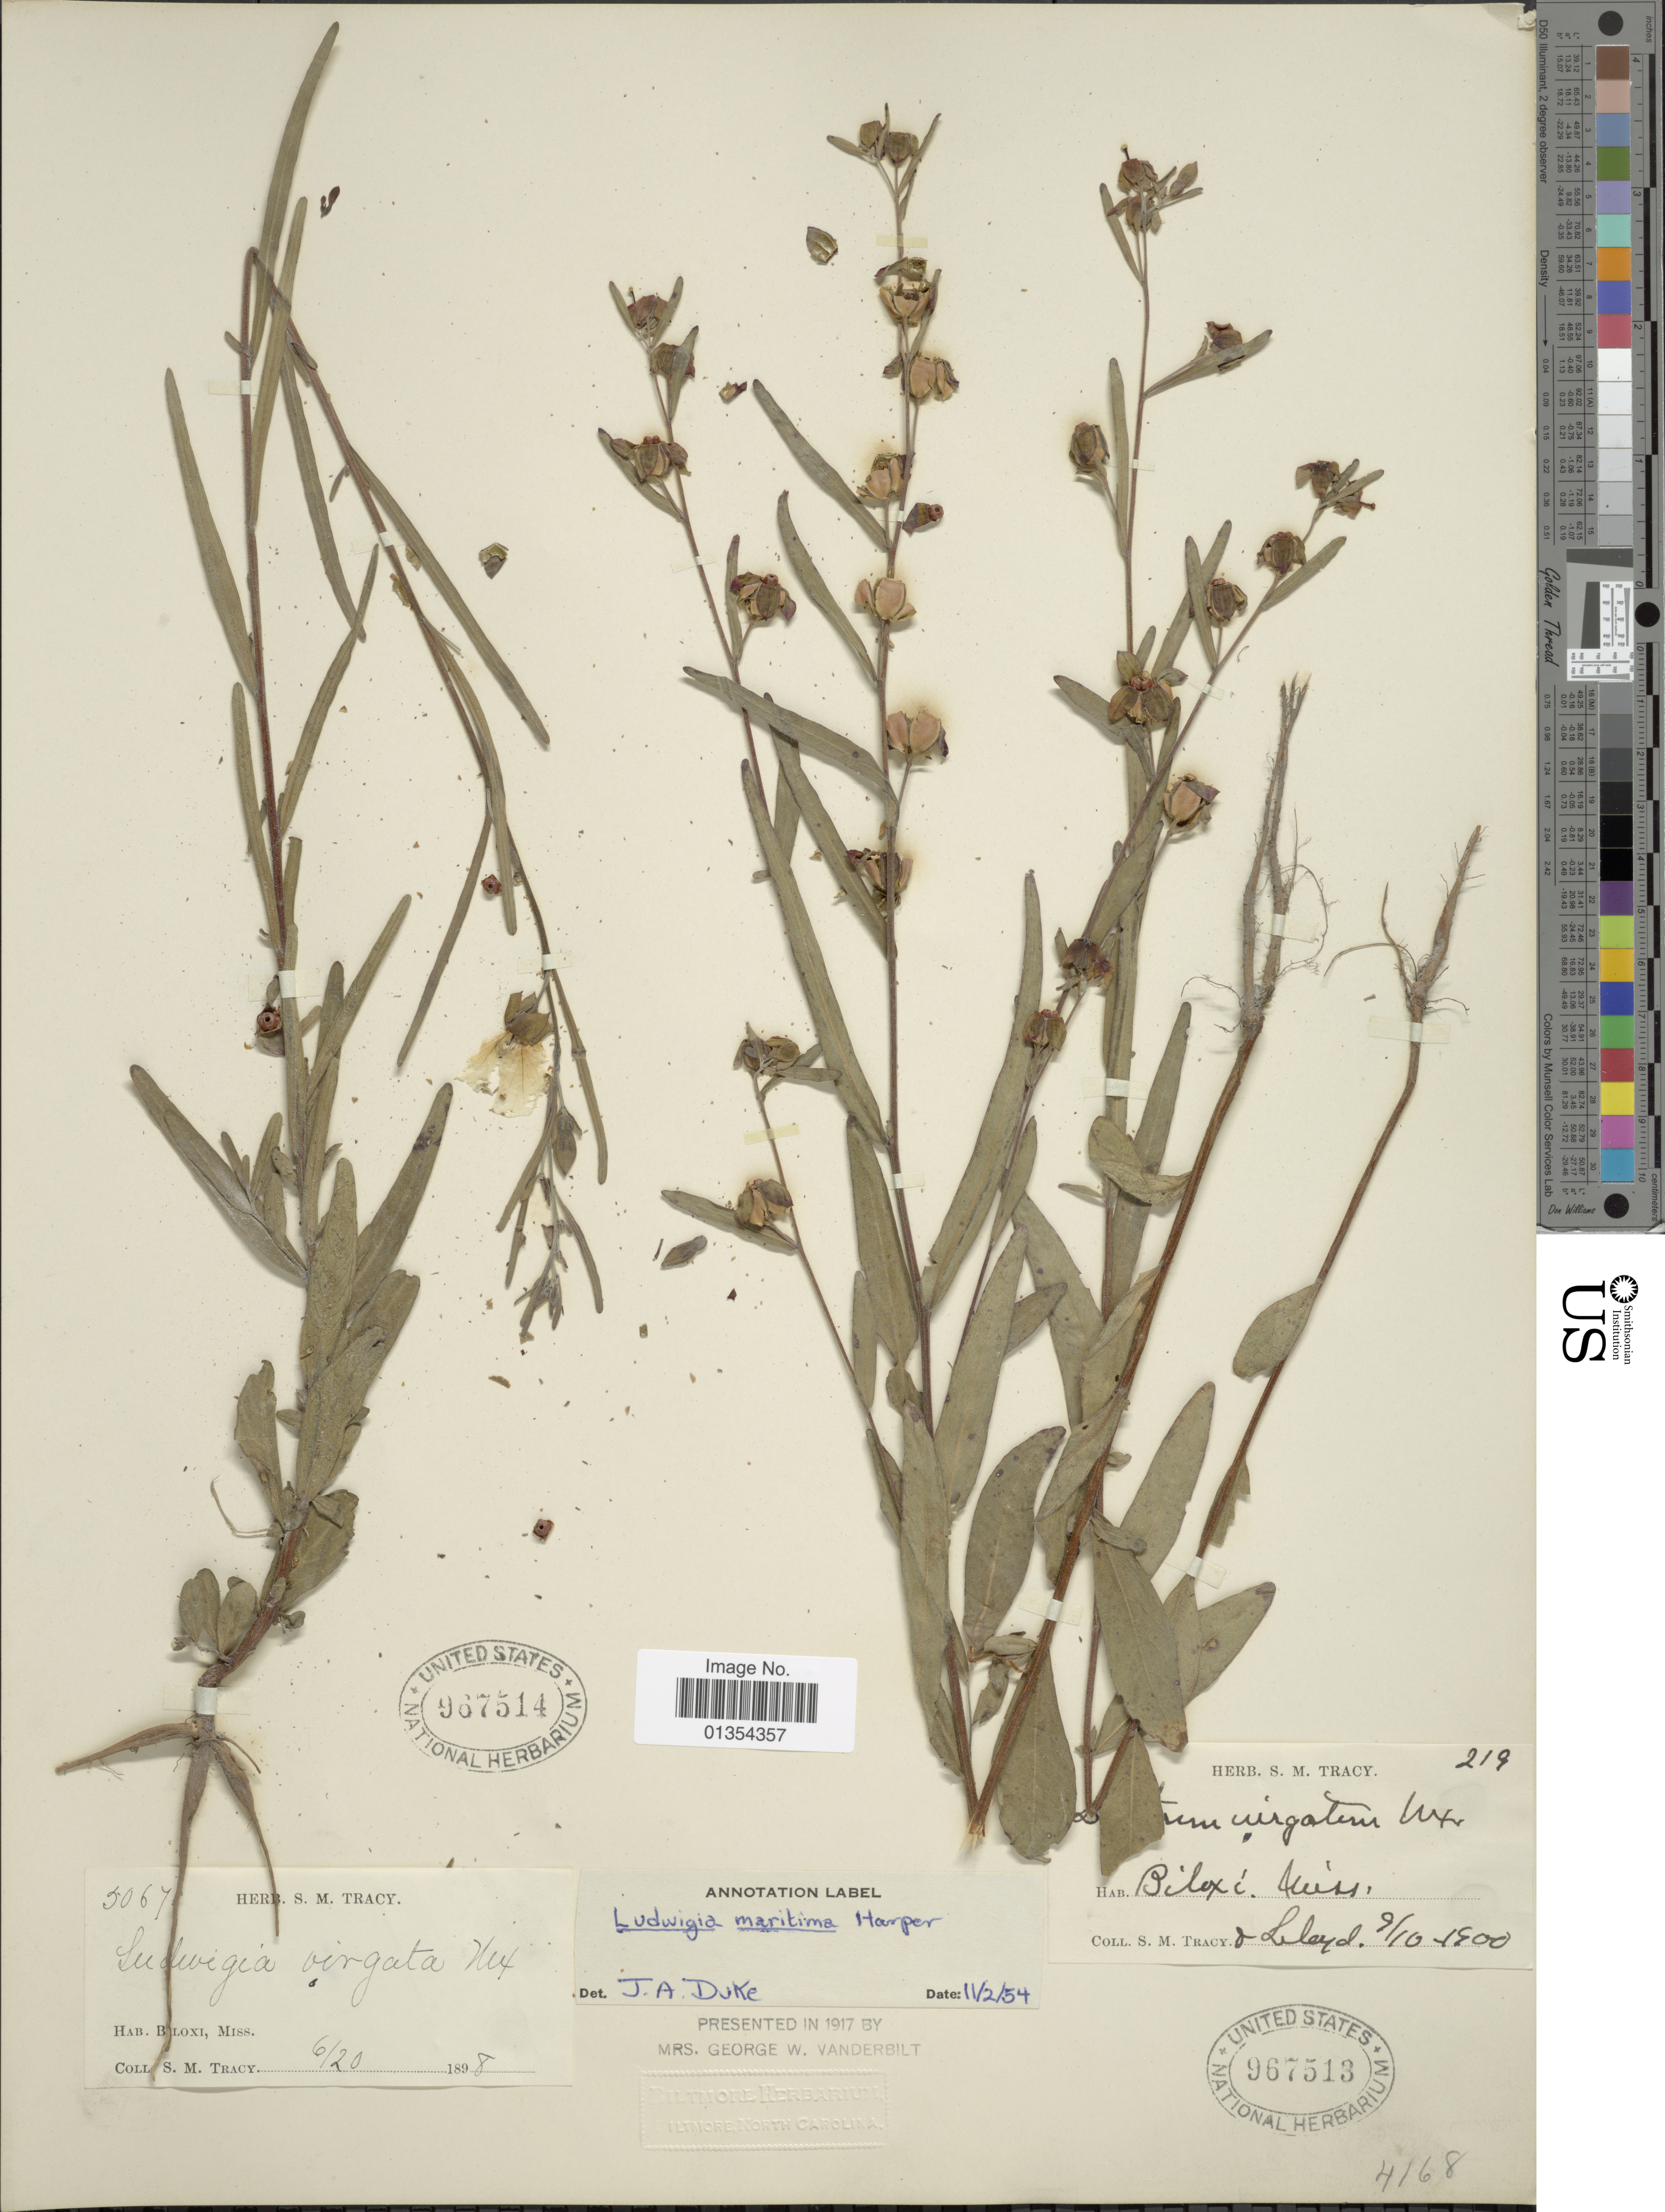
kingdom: Plantae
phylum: Tracheophyta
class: Magnoliopsida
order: Myrtales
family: Onagraceae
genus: Ludwigia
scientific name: Ludwigia maritima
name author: R.M. Harper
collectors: S. M. Tracy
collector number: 219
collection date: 1900-09-10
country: United States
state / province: Mississippi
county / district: Harrison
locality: Biloxi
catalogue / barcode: US 967513-2